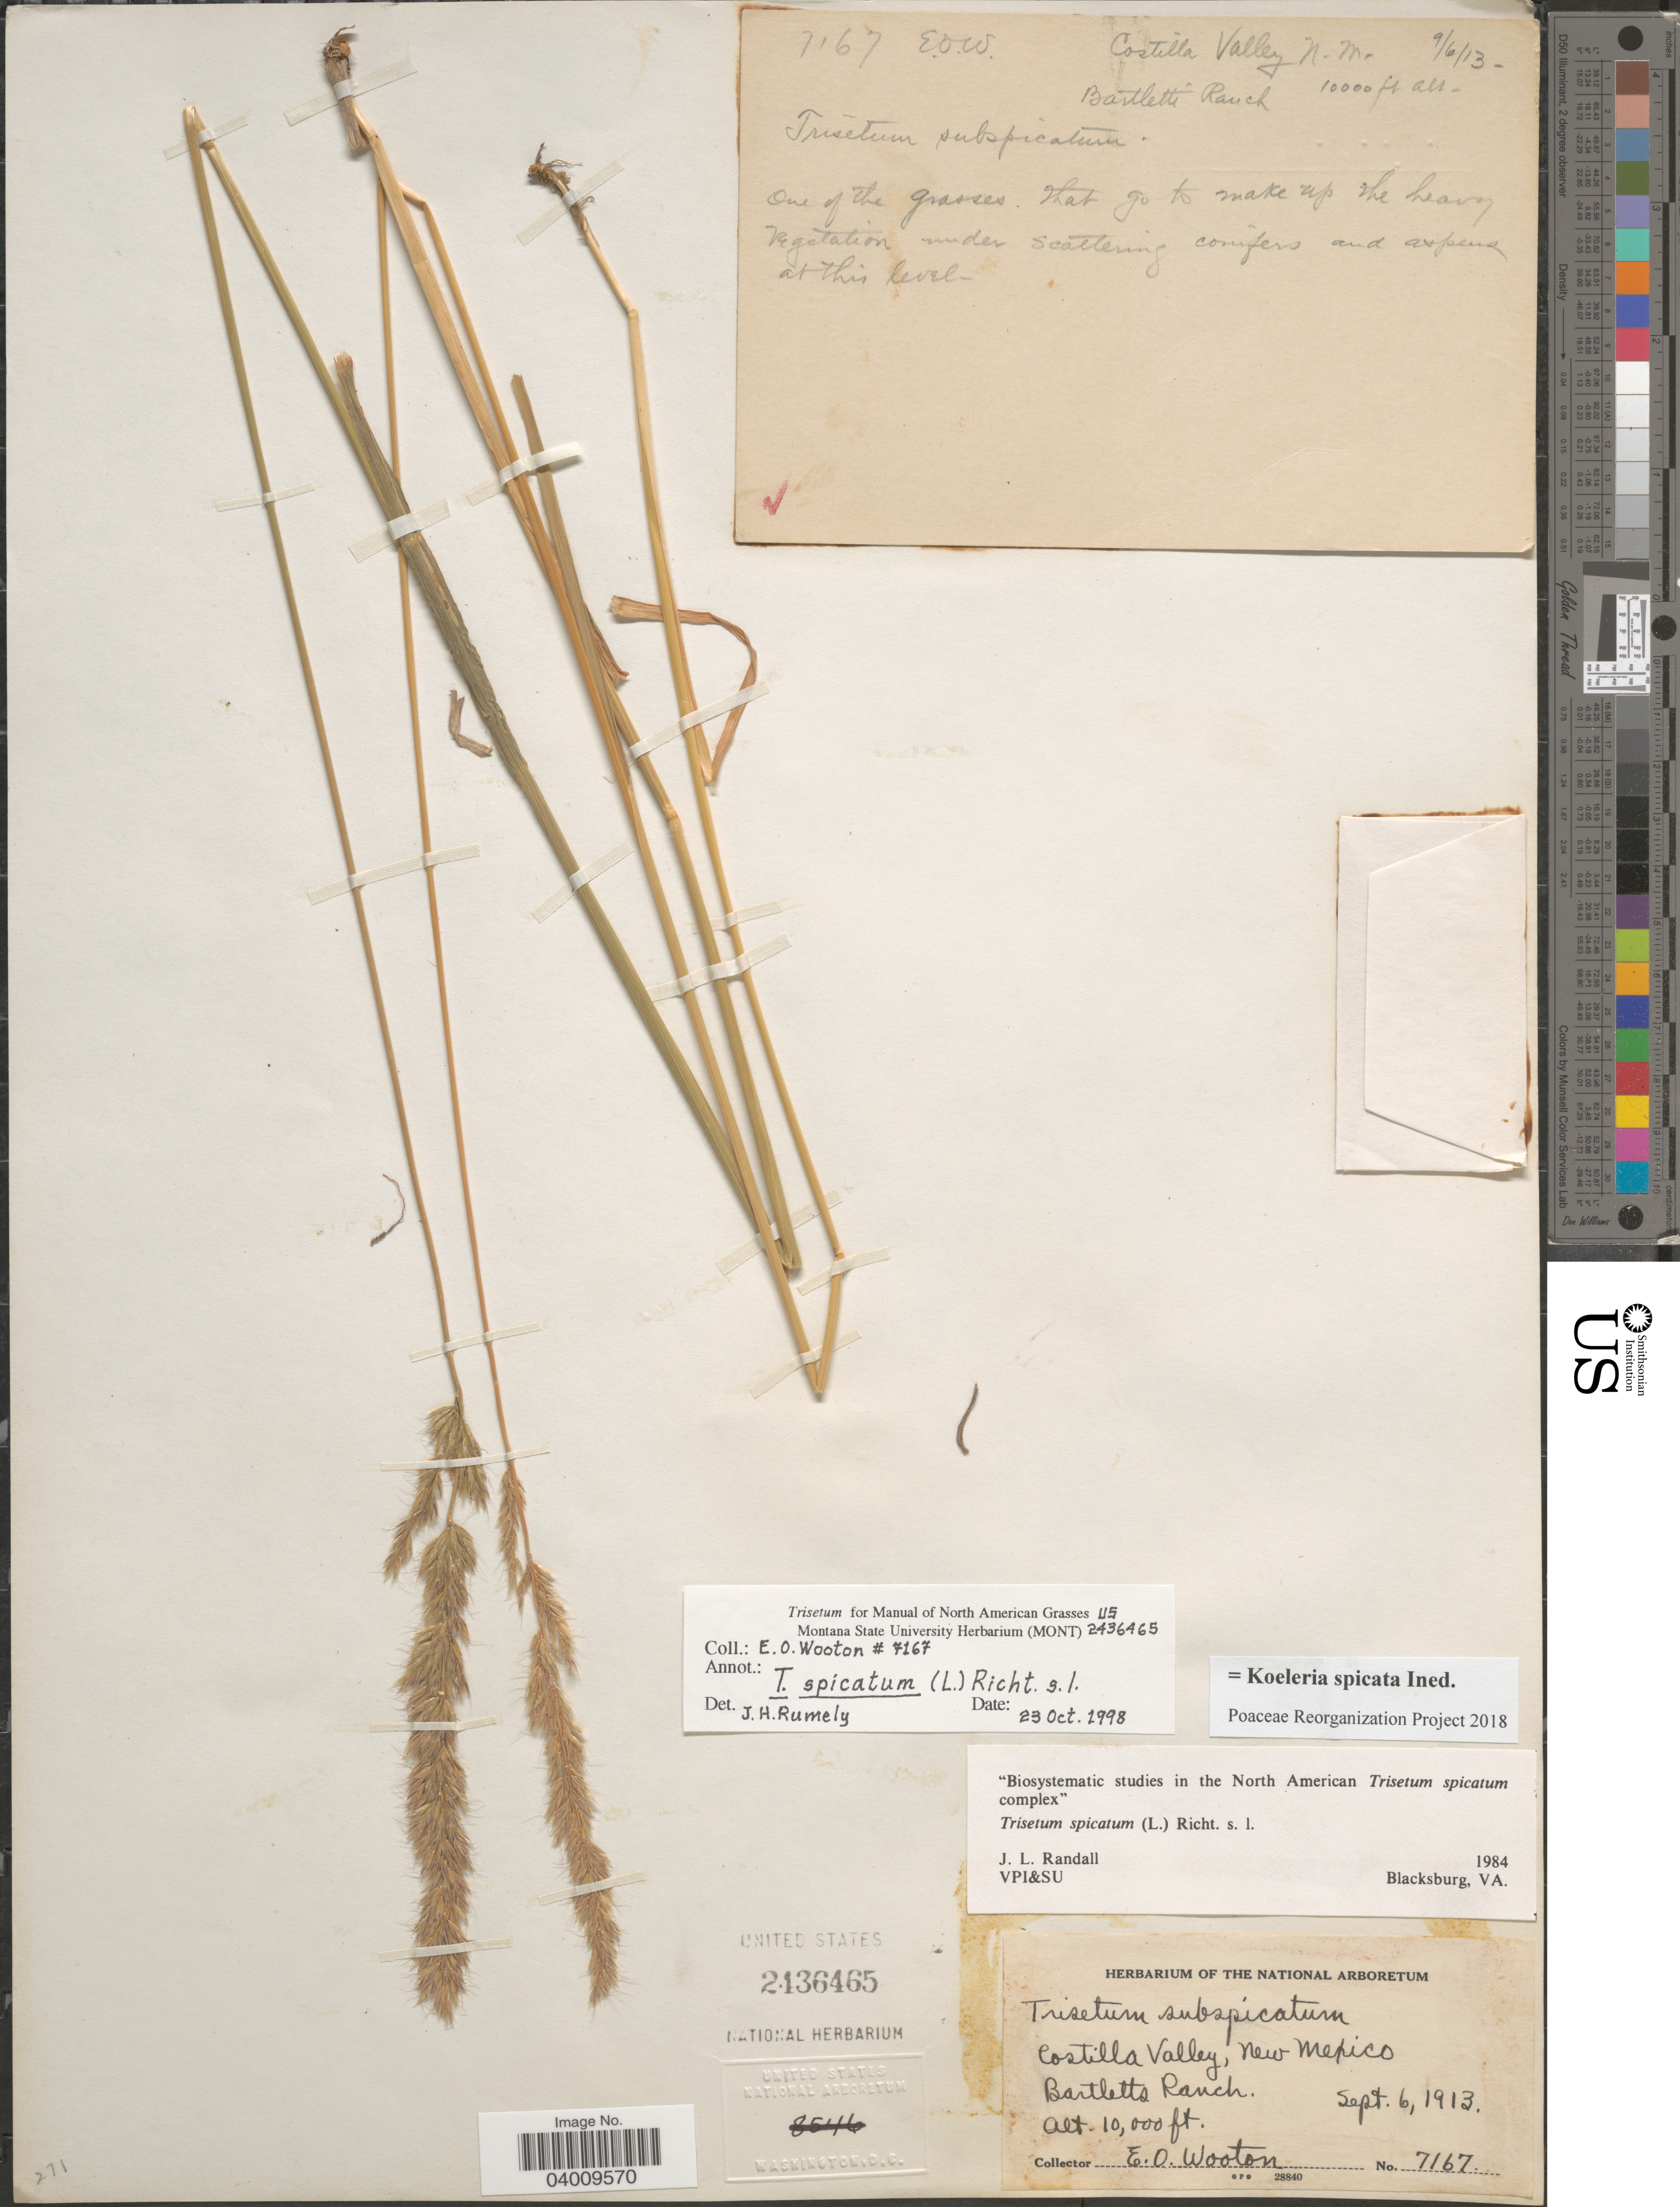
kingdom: Plantae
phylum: Tracheophyta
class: Liliopsida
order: Poales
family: Poaceae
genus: Koeleria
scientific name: Koeleria spicata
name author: (L.) Barberá et al.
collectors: E. O. Wooton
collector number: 7167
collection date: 1913-09-06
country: United States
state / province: New Mexico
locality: Costilla Valley. Bartelli Ranch.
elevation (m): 3048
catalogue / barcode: US 2436465